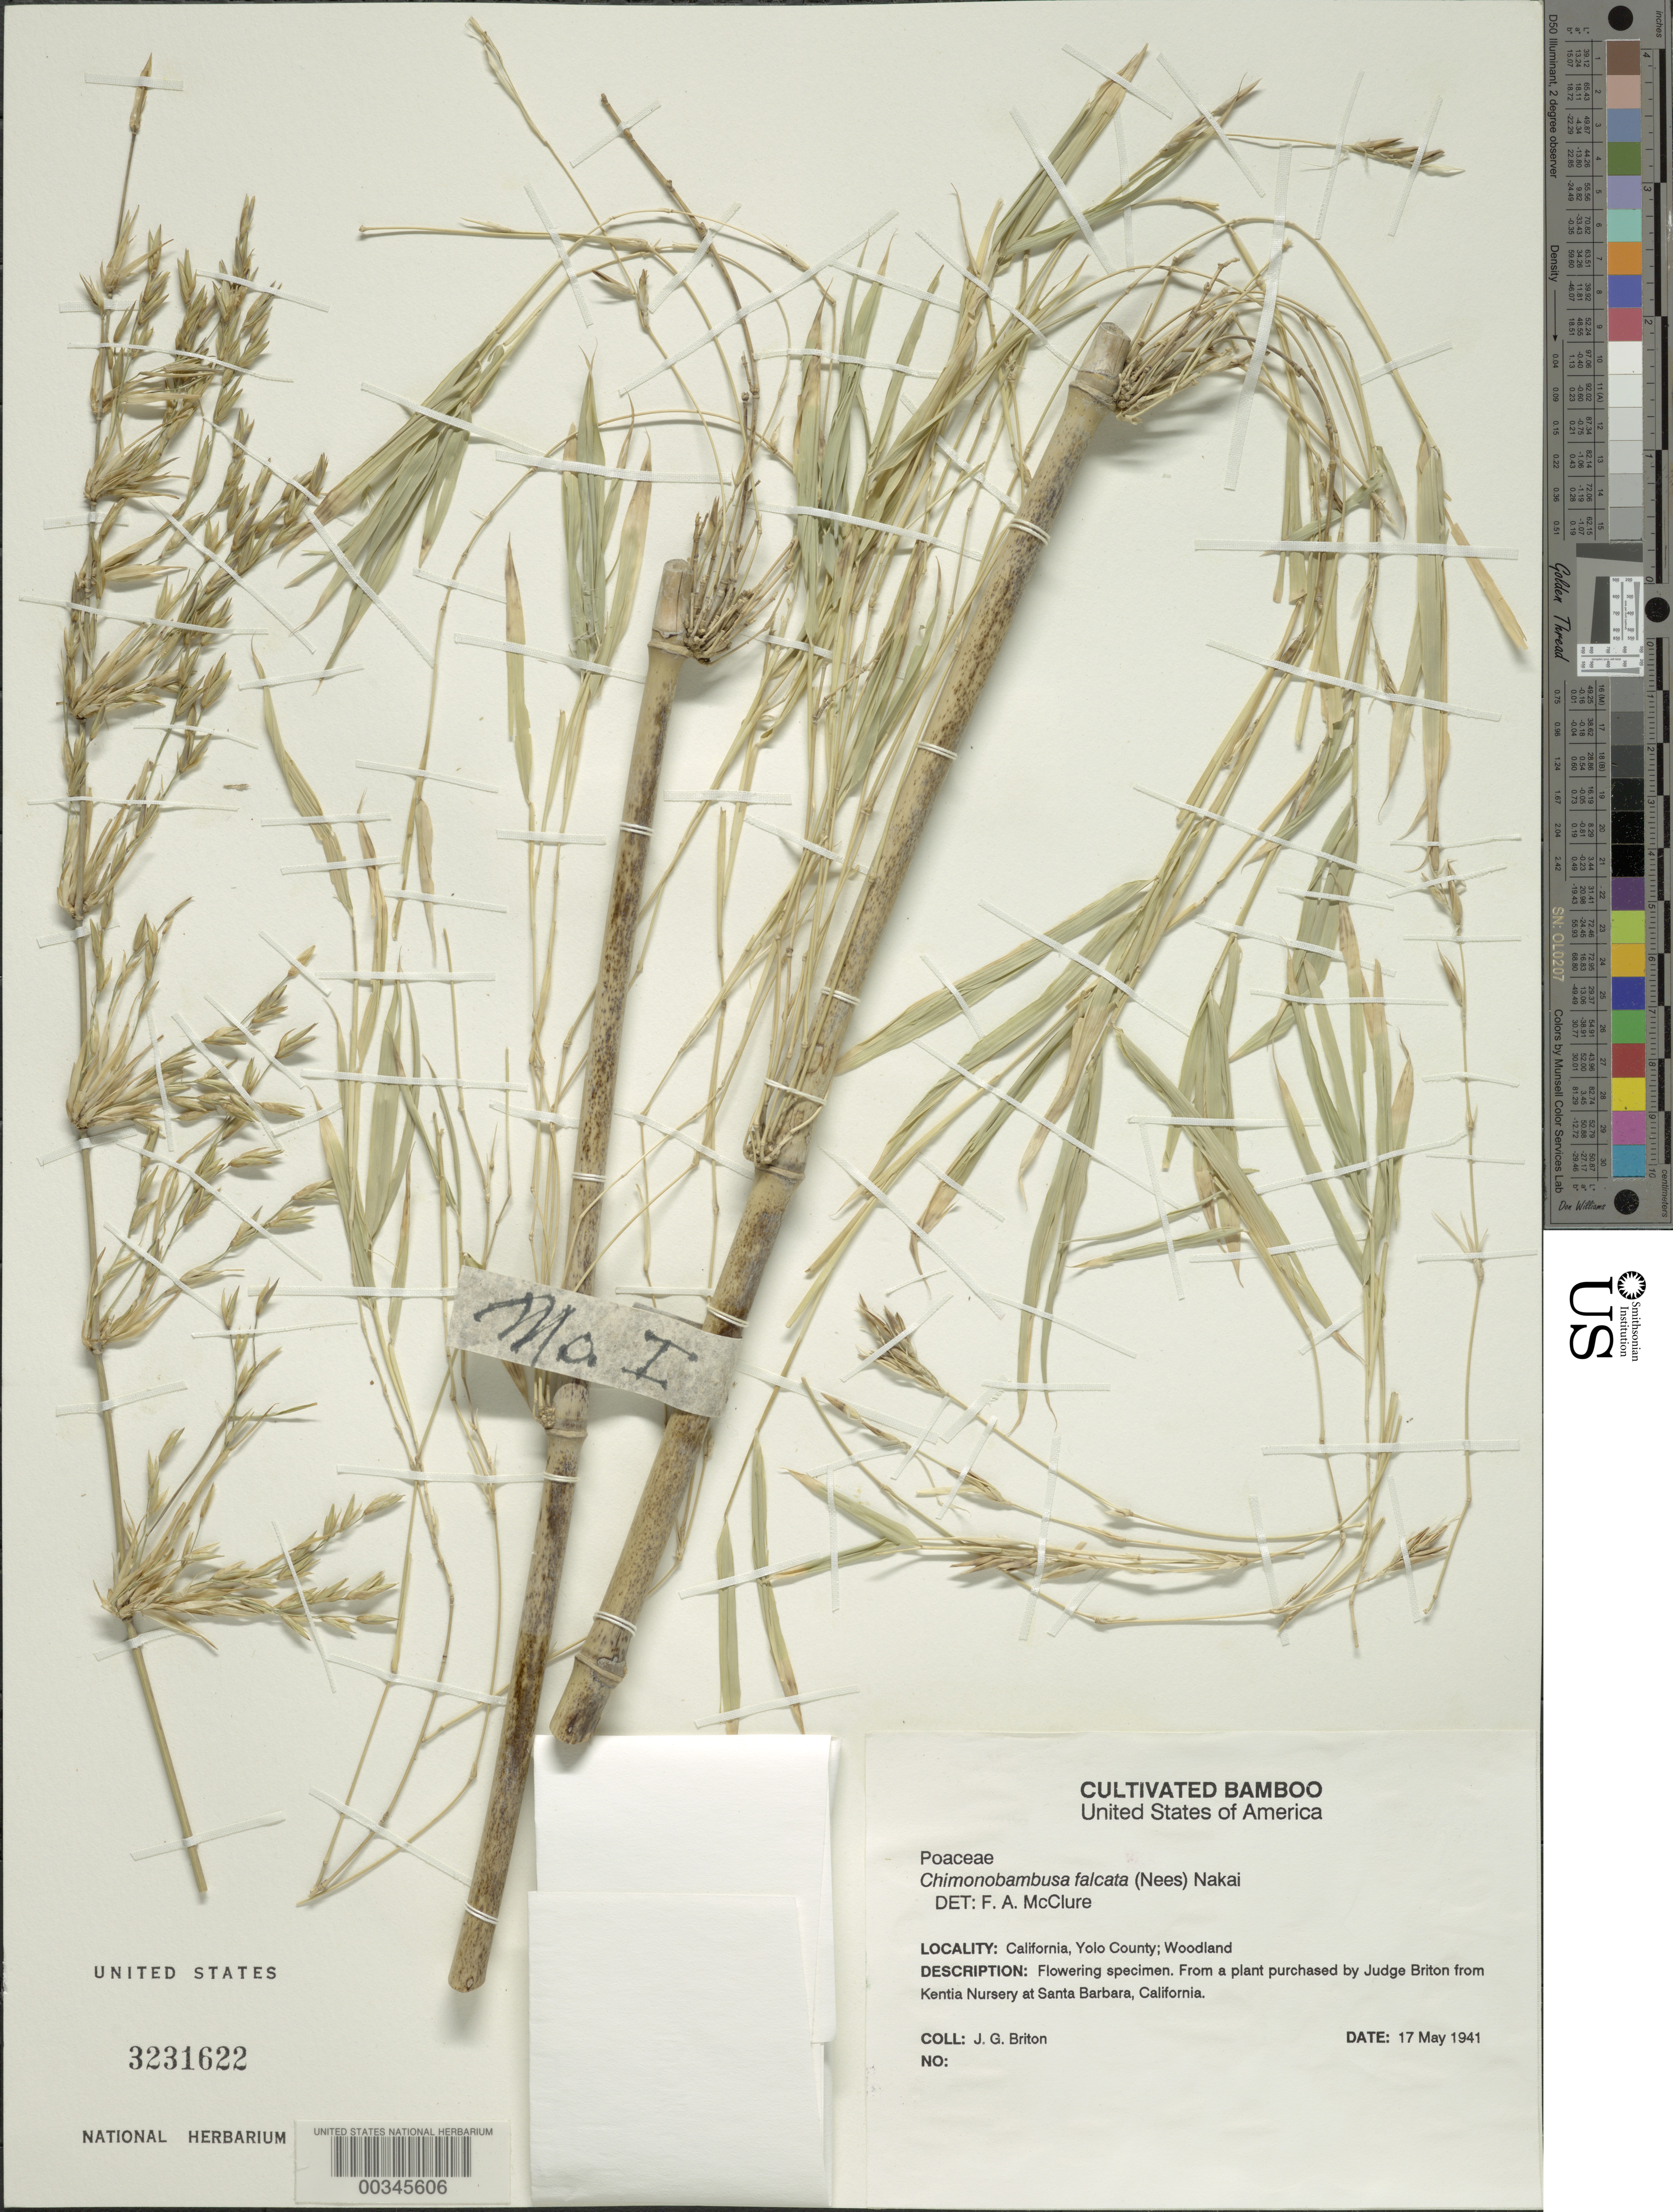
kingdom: Plantae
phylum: Tracheophyta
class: Liliopsida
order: Poales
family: Poaceae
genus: Chimonobambusa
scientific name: Chimonobambusa falcata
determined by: Nakai, Takenoshin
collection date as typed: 17 May 1941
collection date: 1941-05-17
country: United States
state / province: California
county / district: Yolo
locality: Woodland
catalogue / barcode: US 3231622